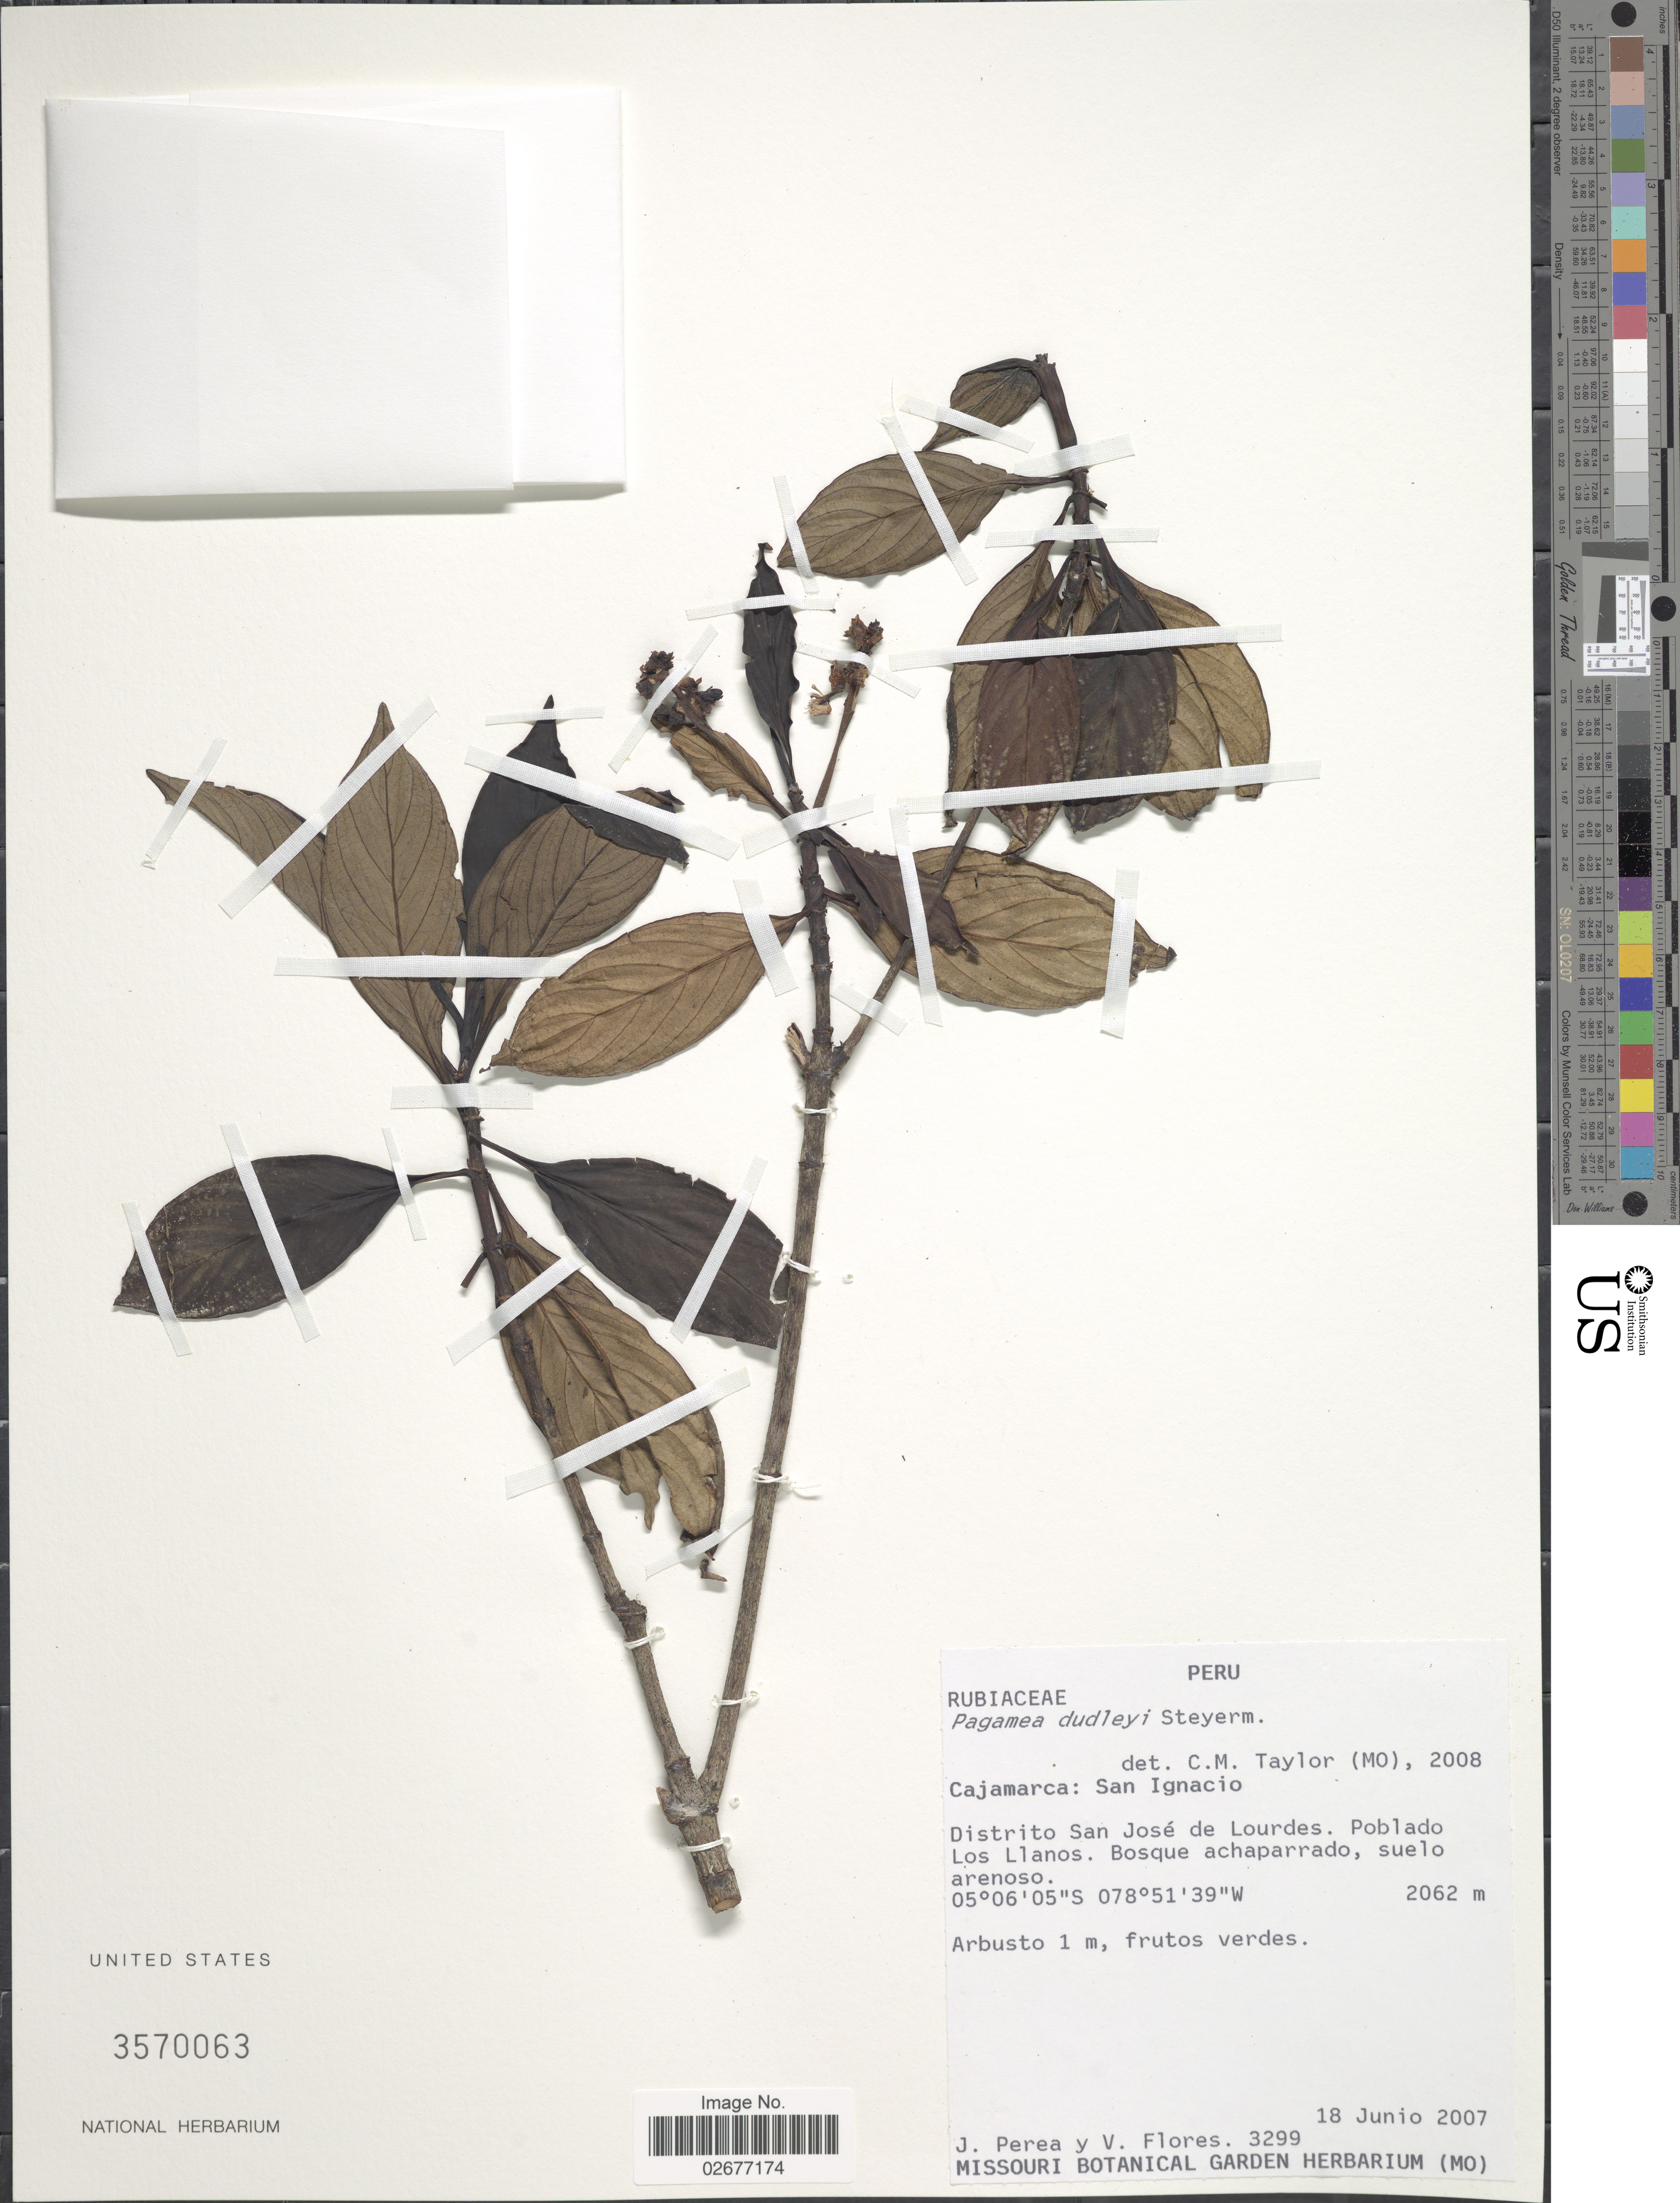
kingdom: Plantae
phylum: Tracheophyta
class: Magnoliopsida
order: Gentianales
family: Rubiaceae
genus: Pagamea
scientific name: Pagamea dudleyi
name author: Steyerm.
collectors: J. Perea & V. Flores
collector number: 3299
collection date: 2007-06-18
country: Peru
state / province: Cajamarca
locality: Cajamarca: San Ignacio, Distrito San Jose de Lourdes, Poblado Los Llanos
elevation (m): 2062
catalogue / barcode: US 3570063